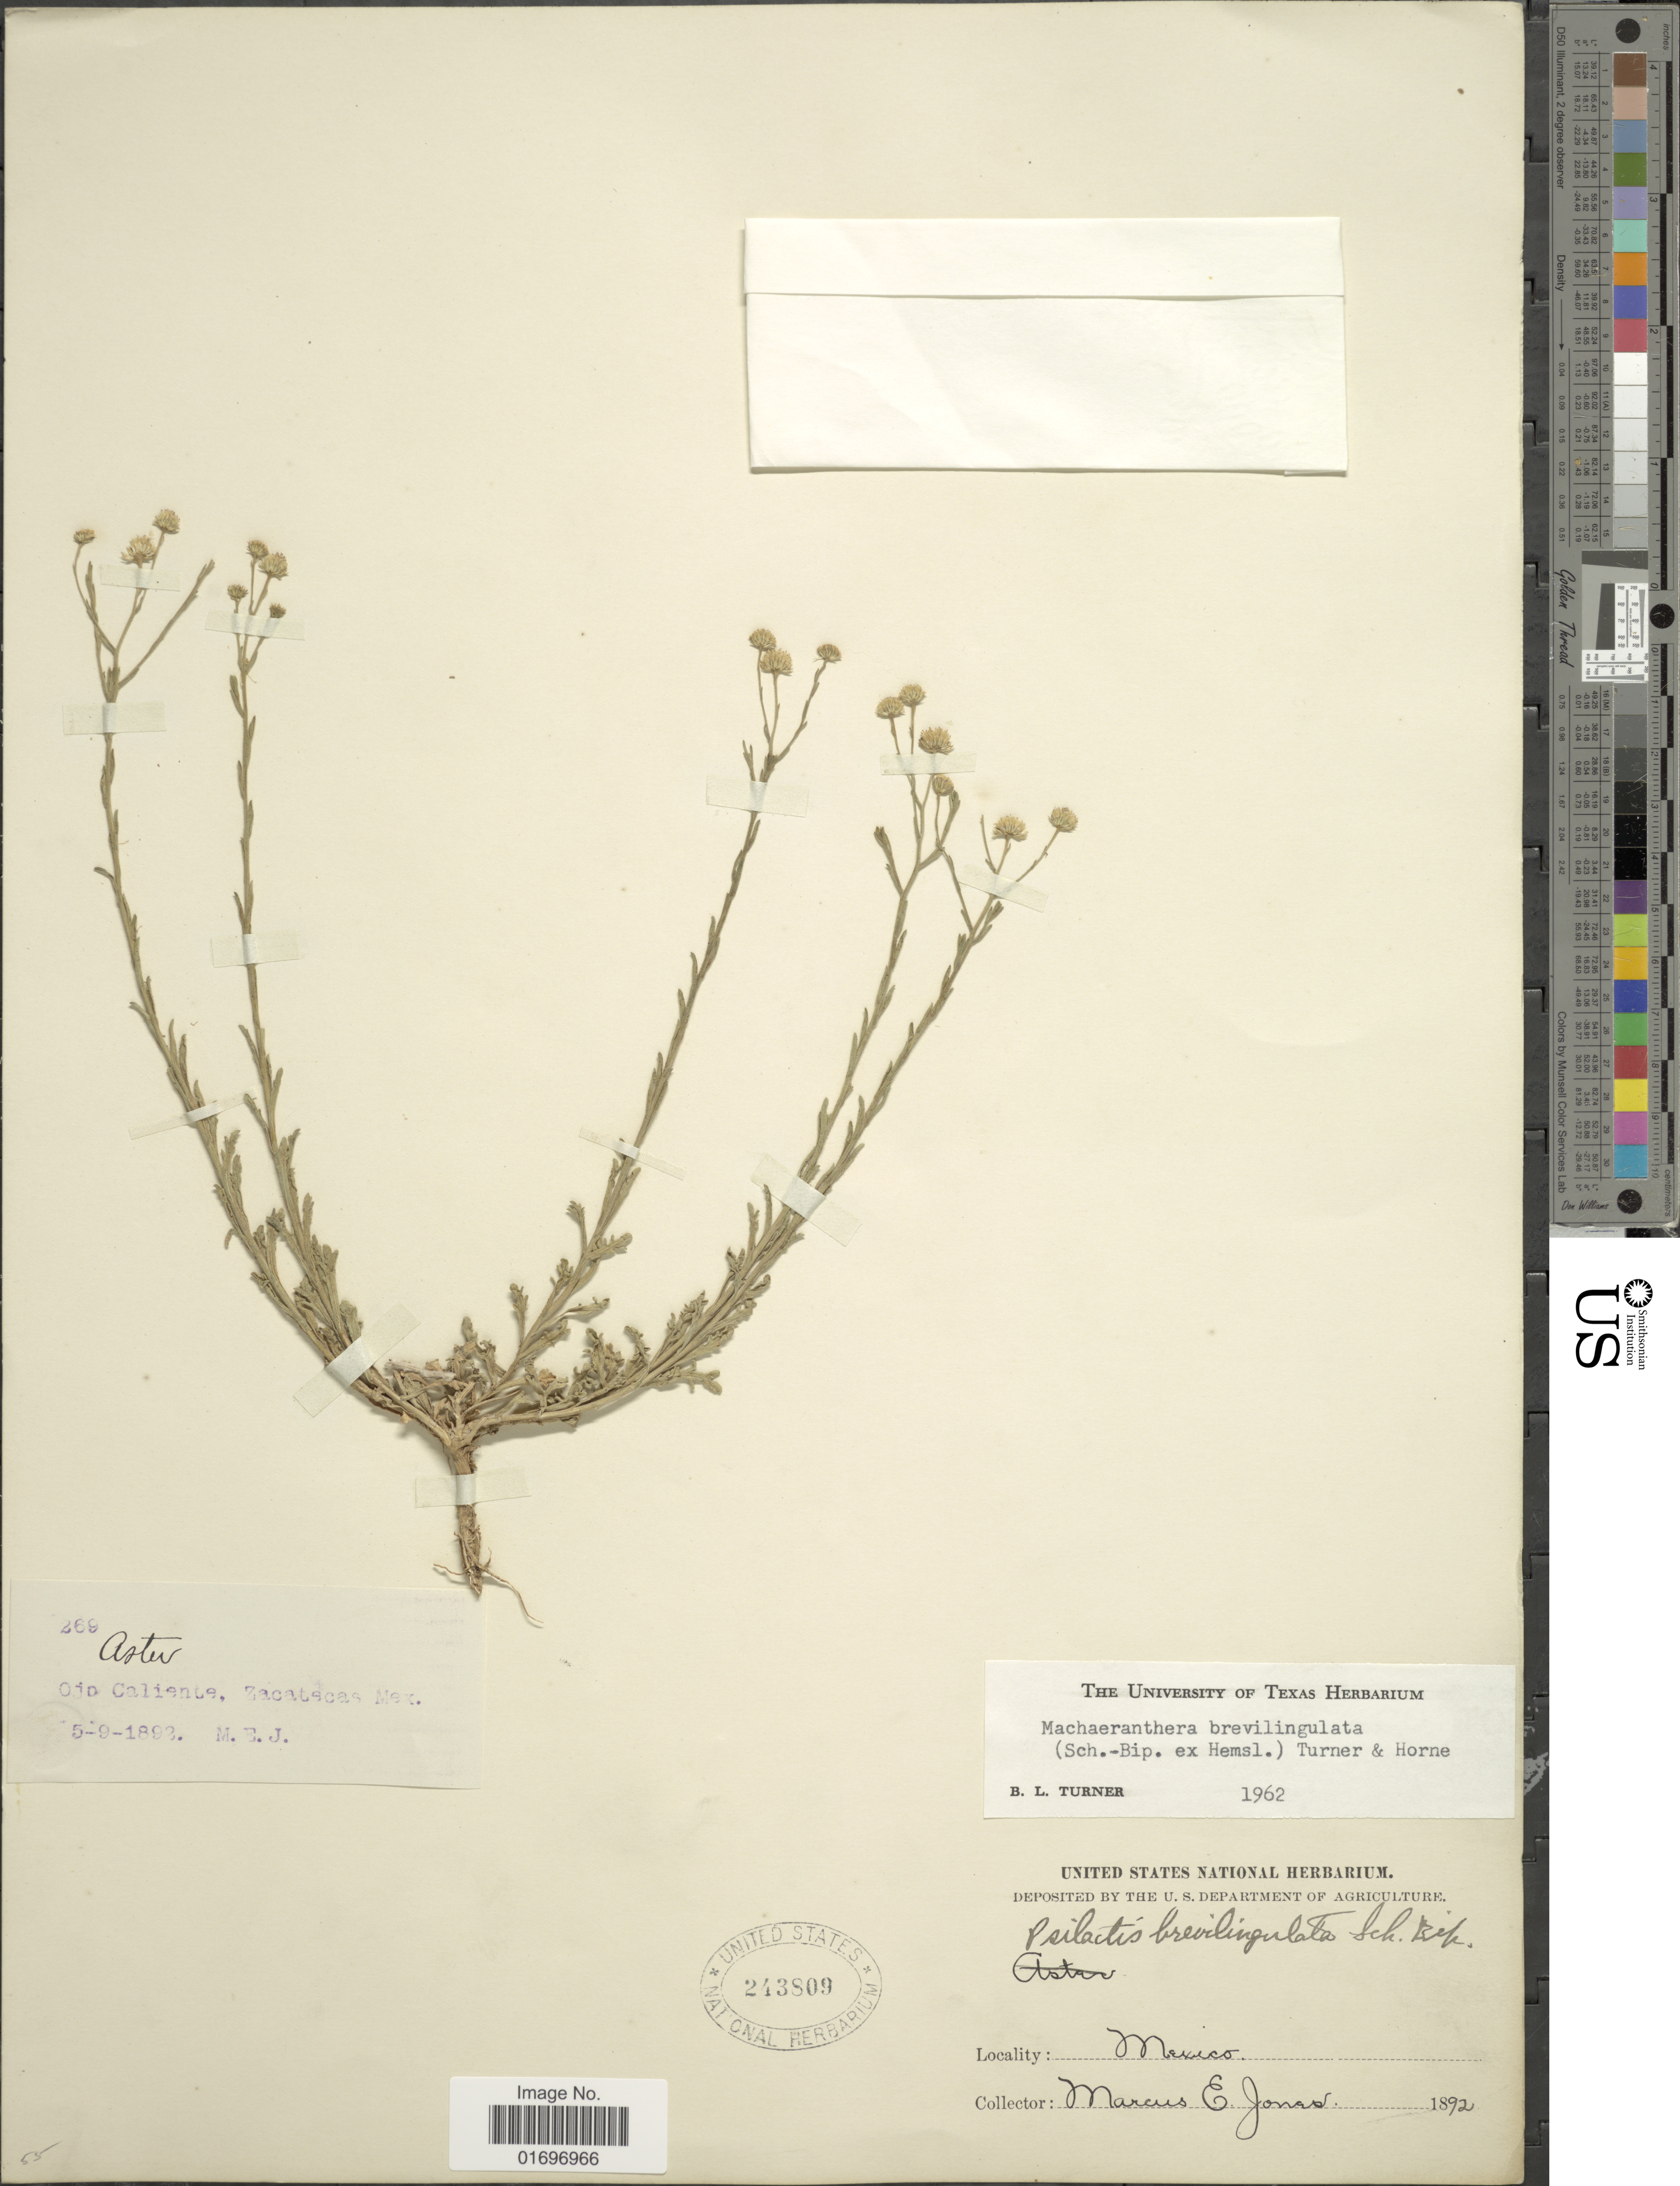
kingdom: Plantae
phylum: Tracheophyta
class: Magnoliopsida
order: Asterales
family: Asteraceae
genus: Psilactis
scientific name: Psilactis brevilingulata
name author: Sch. Bip. ex Hemsl.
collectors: M. E. Jones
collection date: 1892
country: Mexico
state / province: México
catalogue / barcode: US 243809